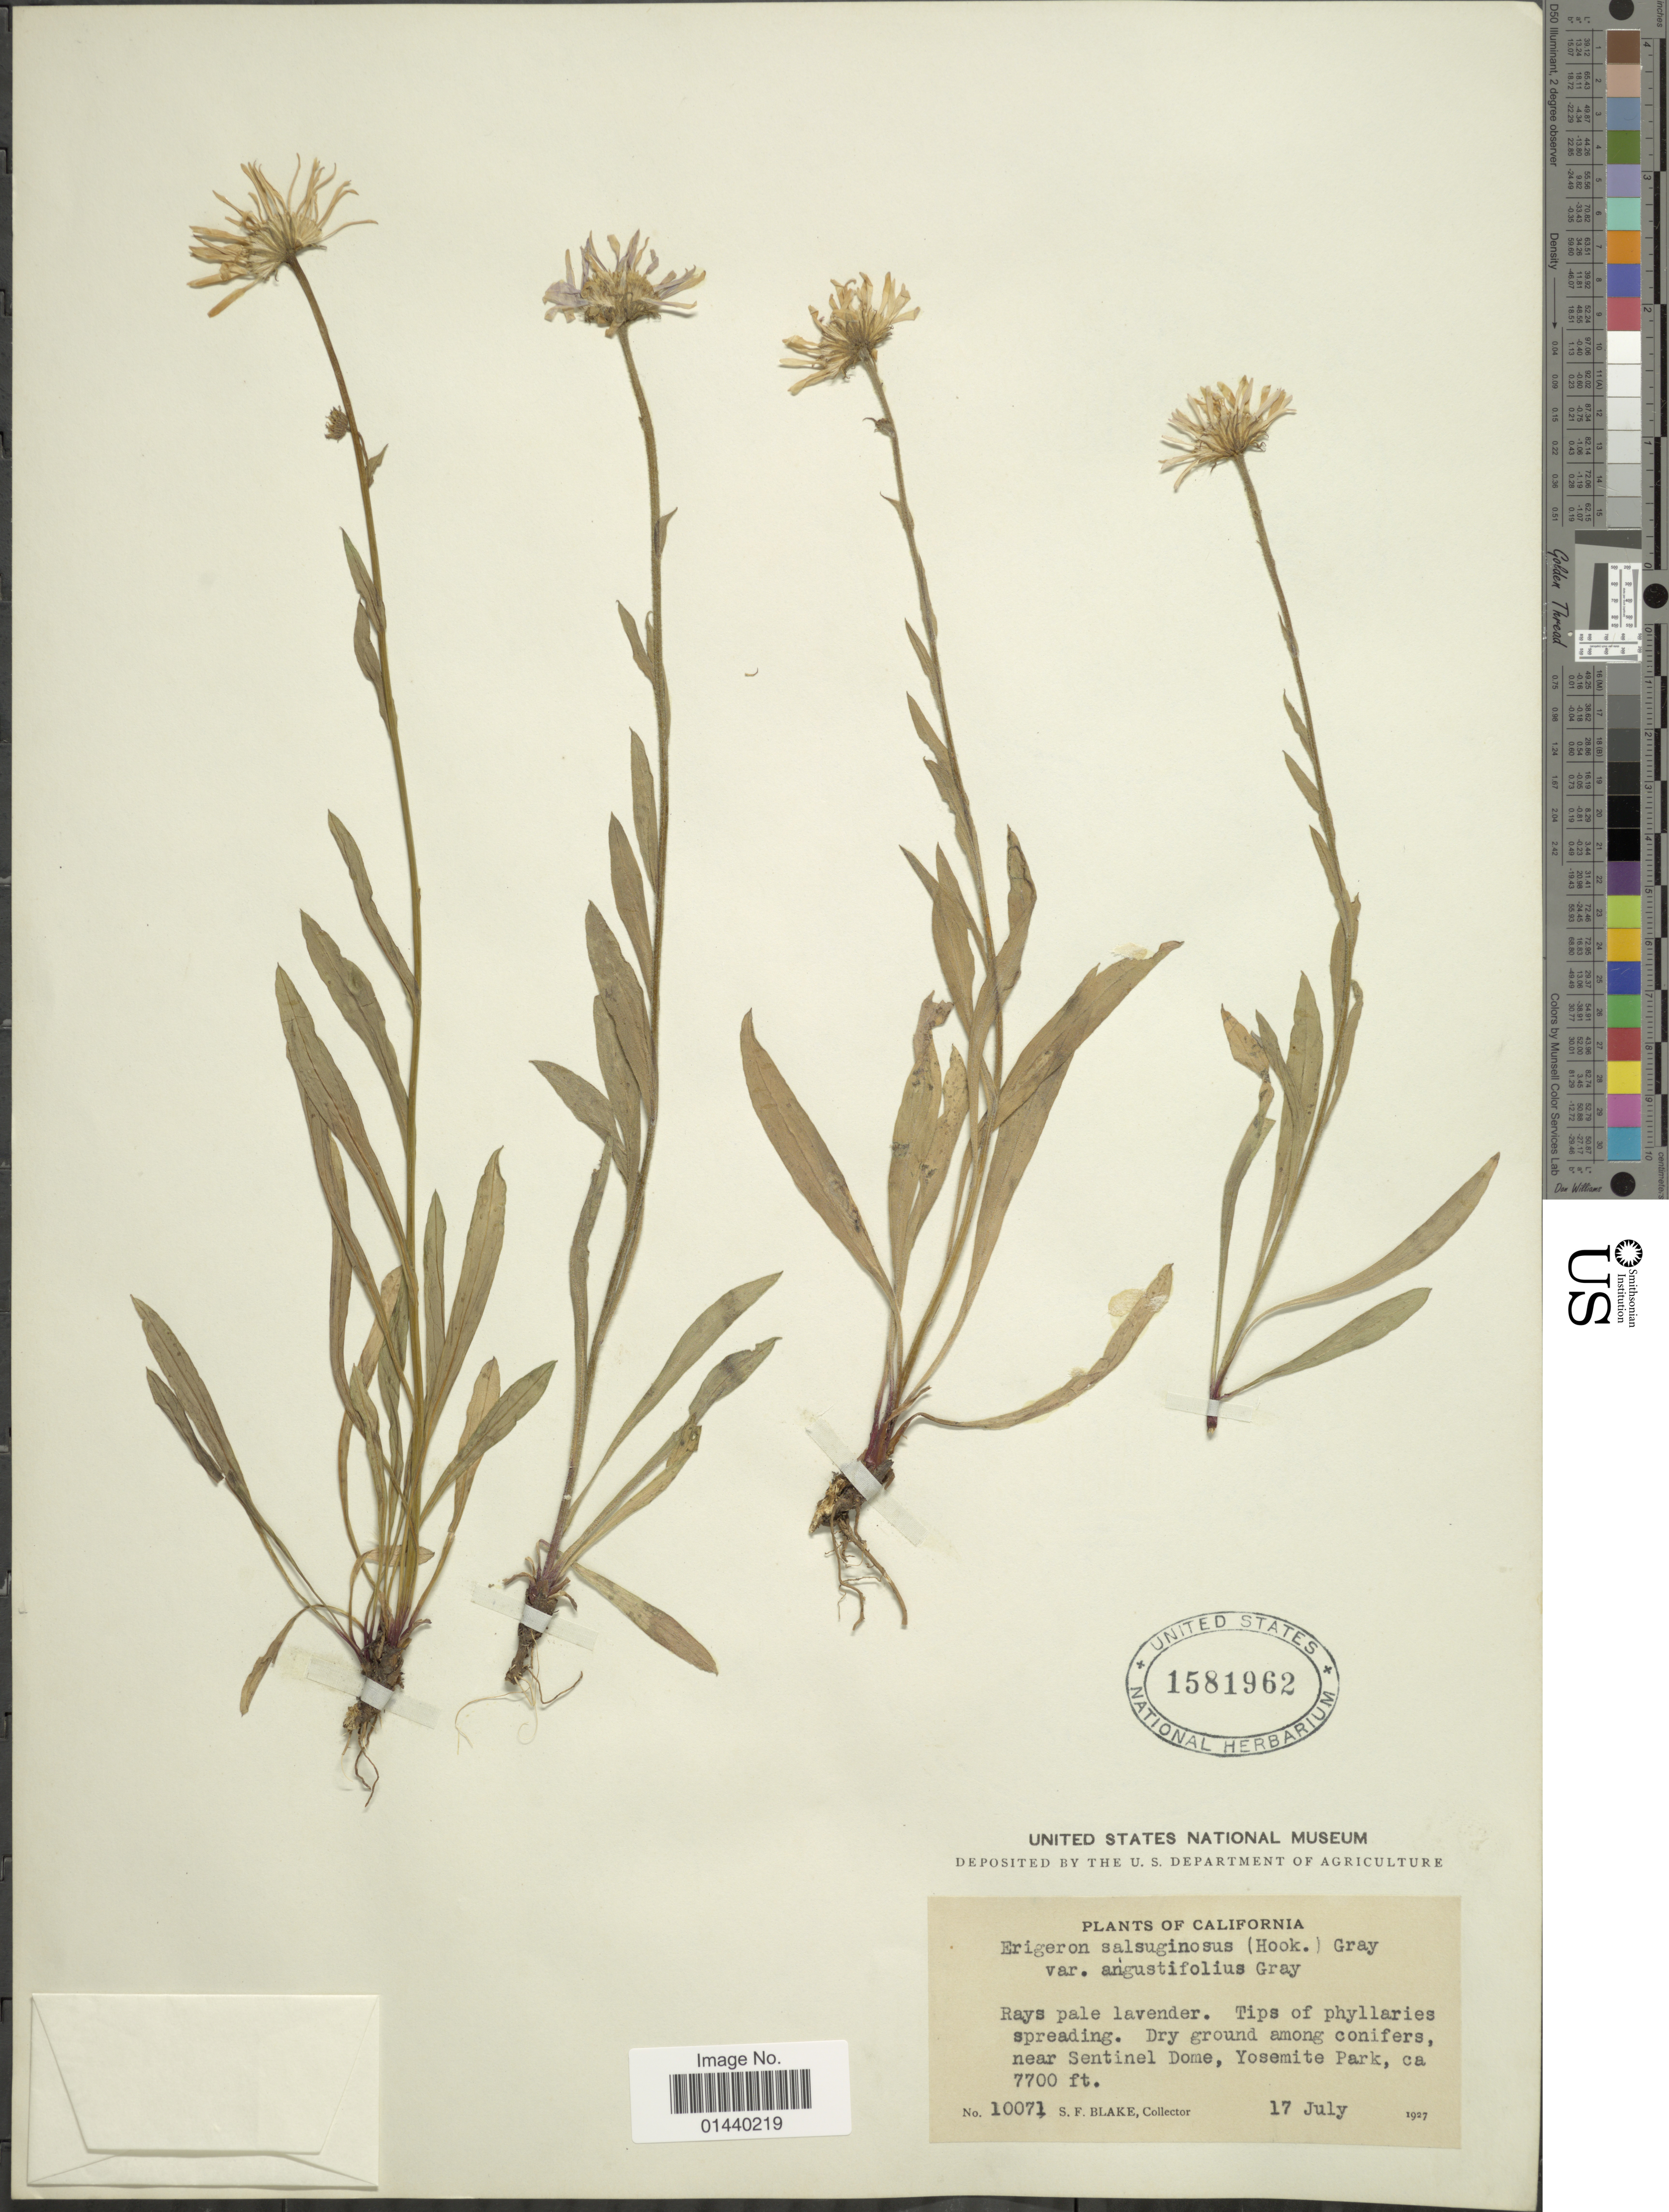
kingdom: Plantae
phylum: Tracheophyta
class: Magnoliopsida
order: Asterales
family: Asteraceae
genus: Erigeron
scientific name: Erigeron salsuginosus var. angustifolius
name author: A. Gray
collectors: S. Blake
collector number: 10071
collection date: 1927-07-17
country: United States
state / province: California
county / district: Mariposa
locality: Near Sentinel Dome, Yosemite Park.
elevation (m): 2347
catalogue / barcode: US 1581962